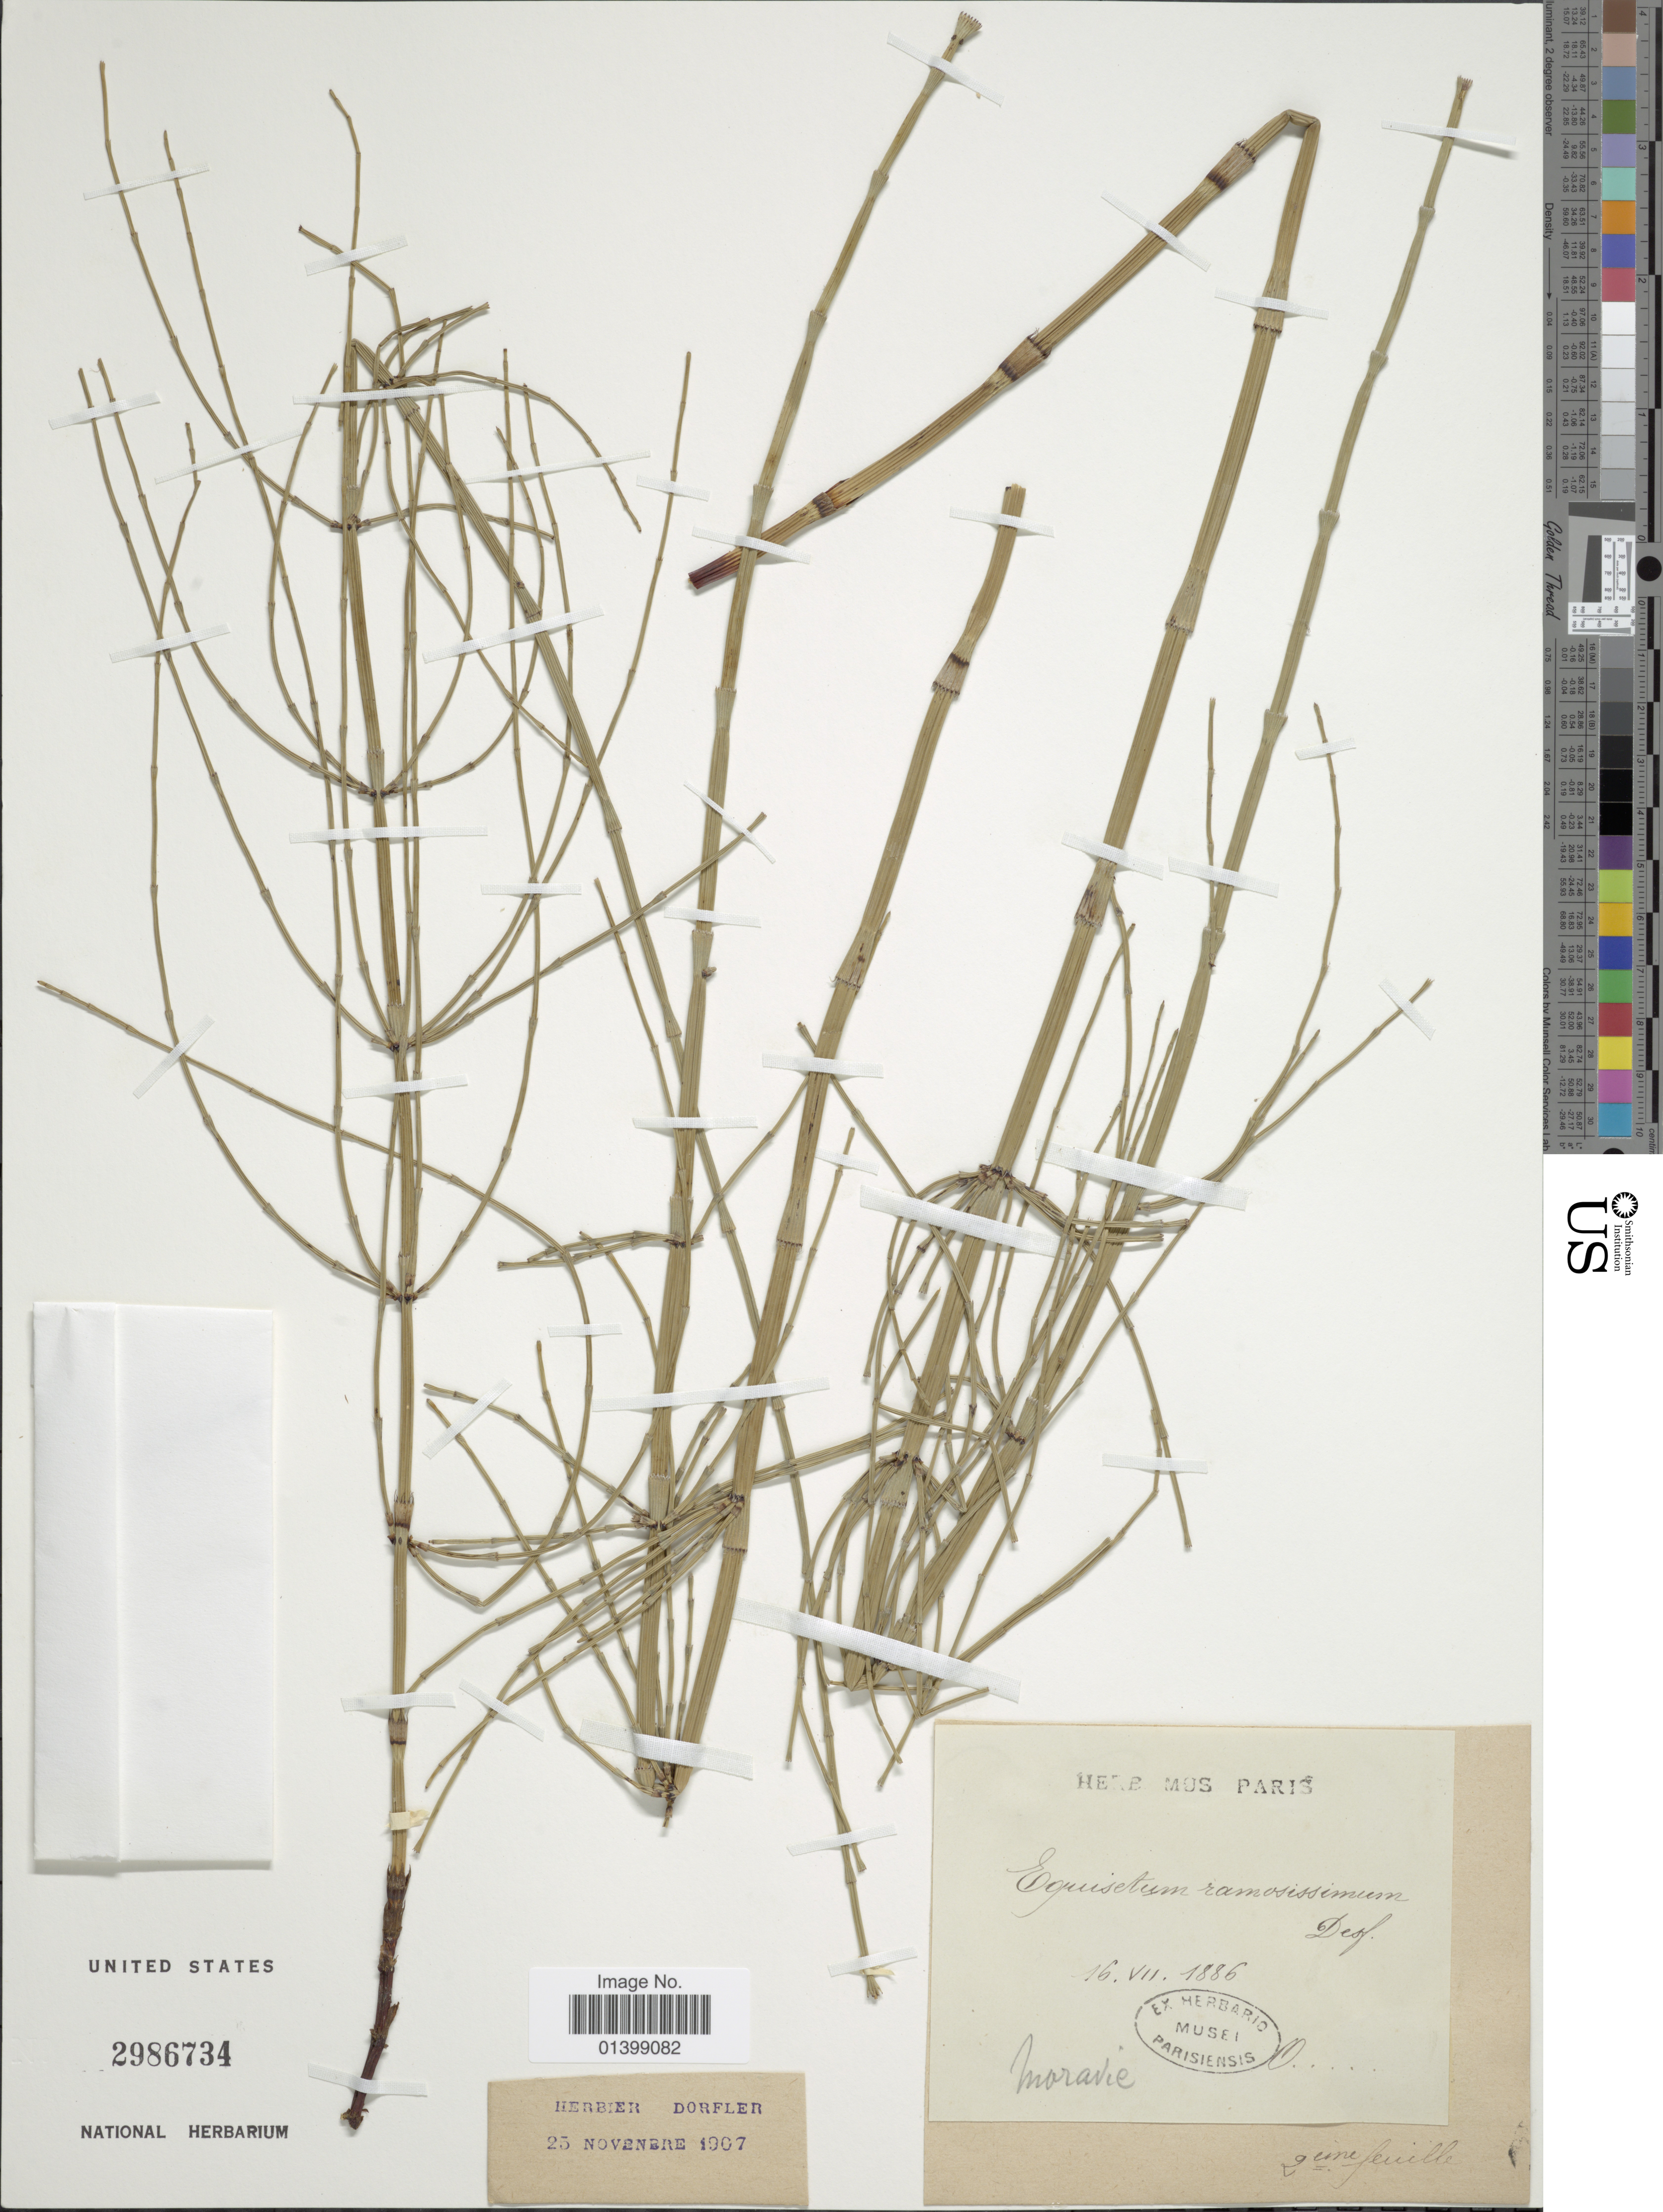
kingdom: Plantae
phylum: Tracheophyta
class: Polypodiopsida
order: Equisetales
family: Equisetaceae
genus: Equisetum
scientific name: Equisetum ramosissimum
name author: Desf.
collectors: O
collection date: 1886-07-16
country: Czechia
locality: Moravie [interpreted]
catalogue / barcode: US 2986734